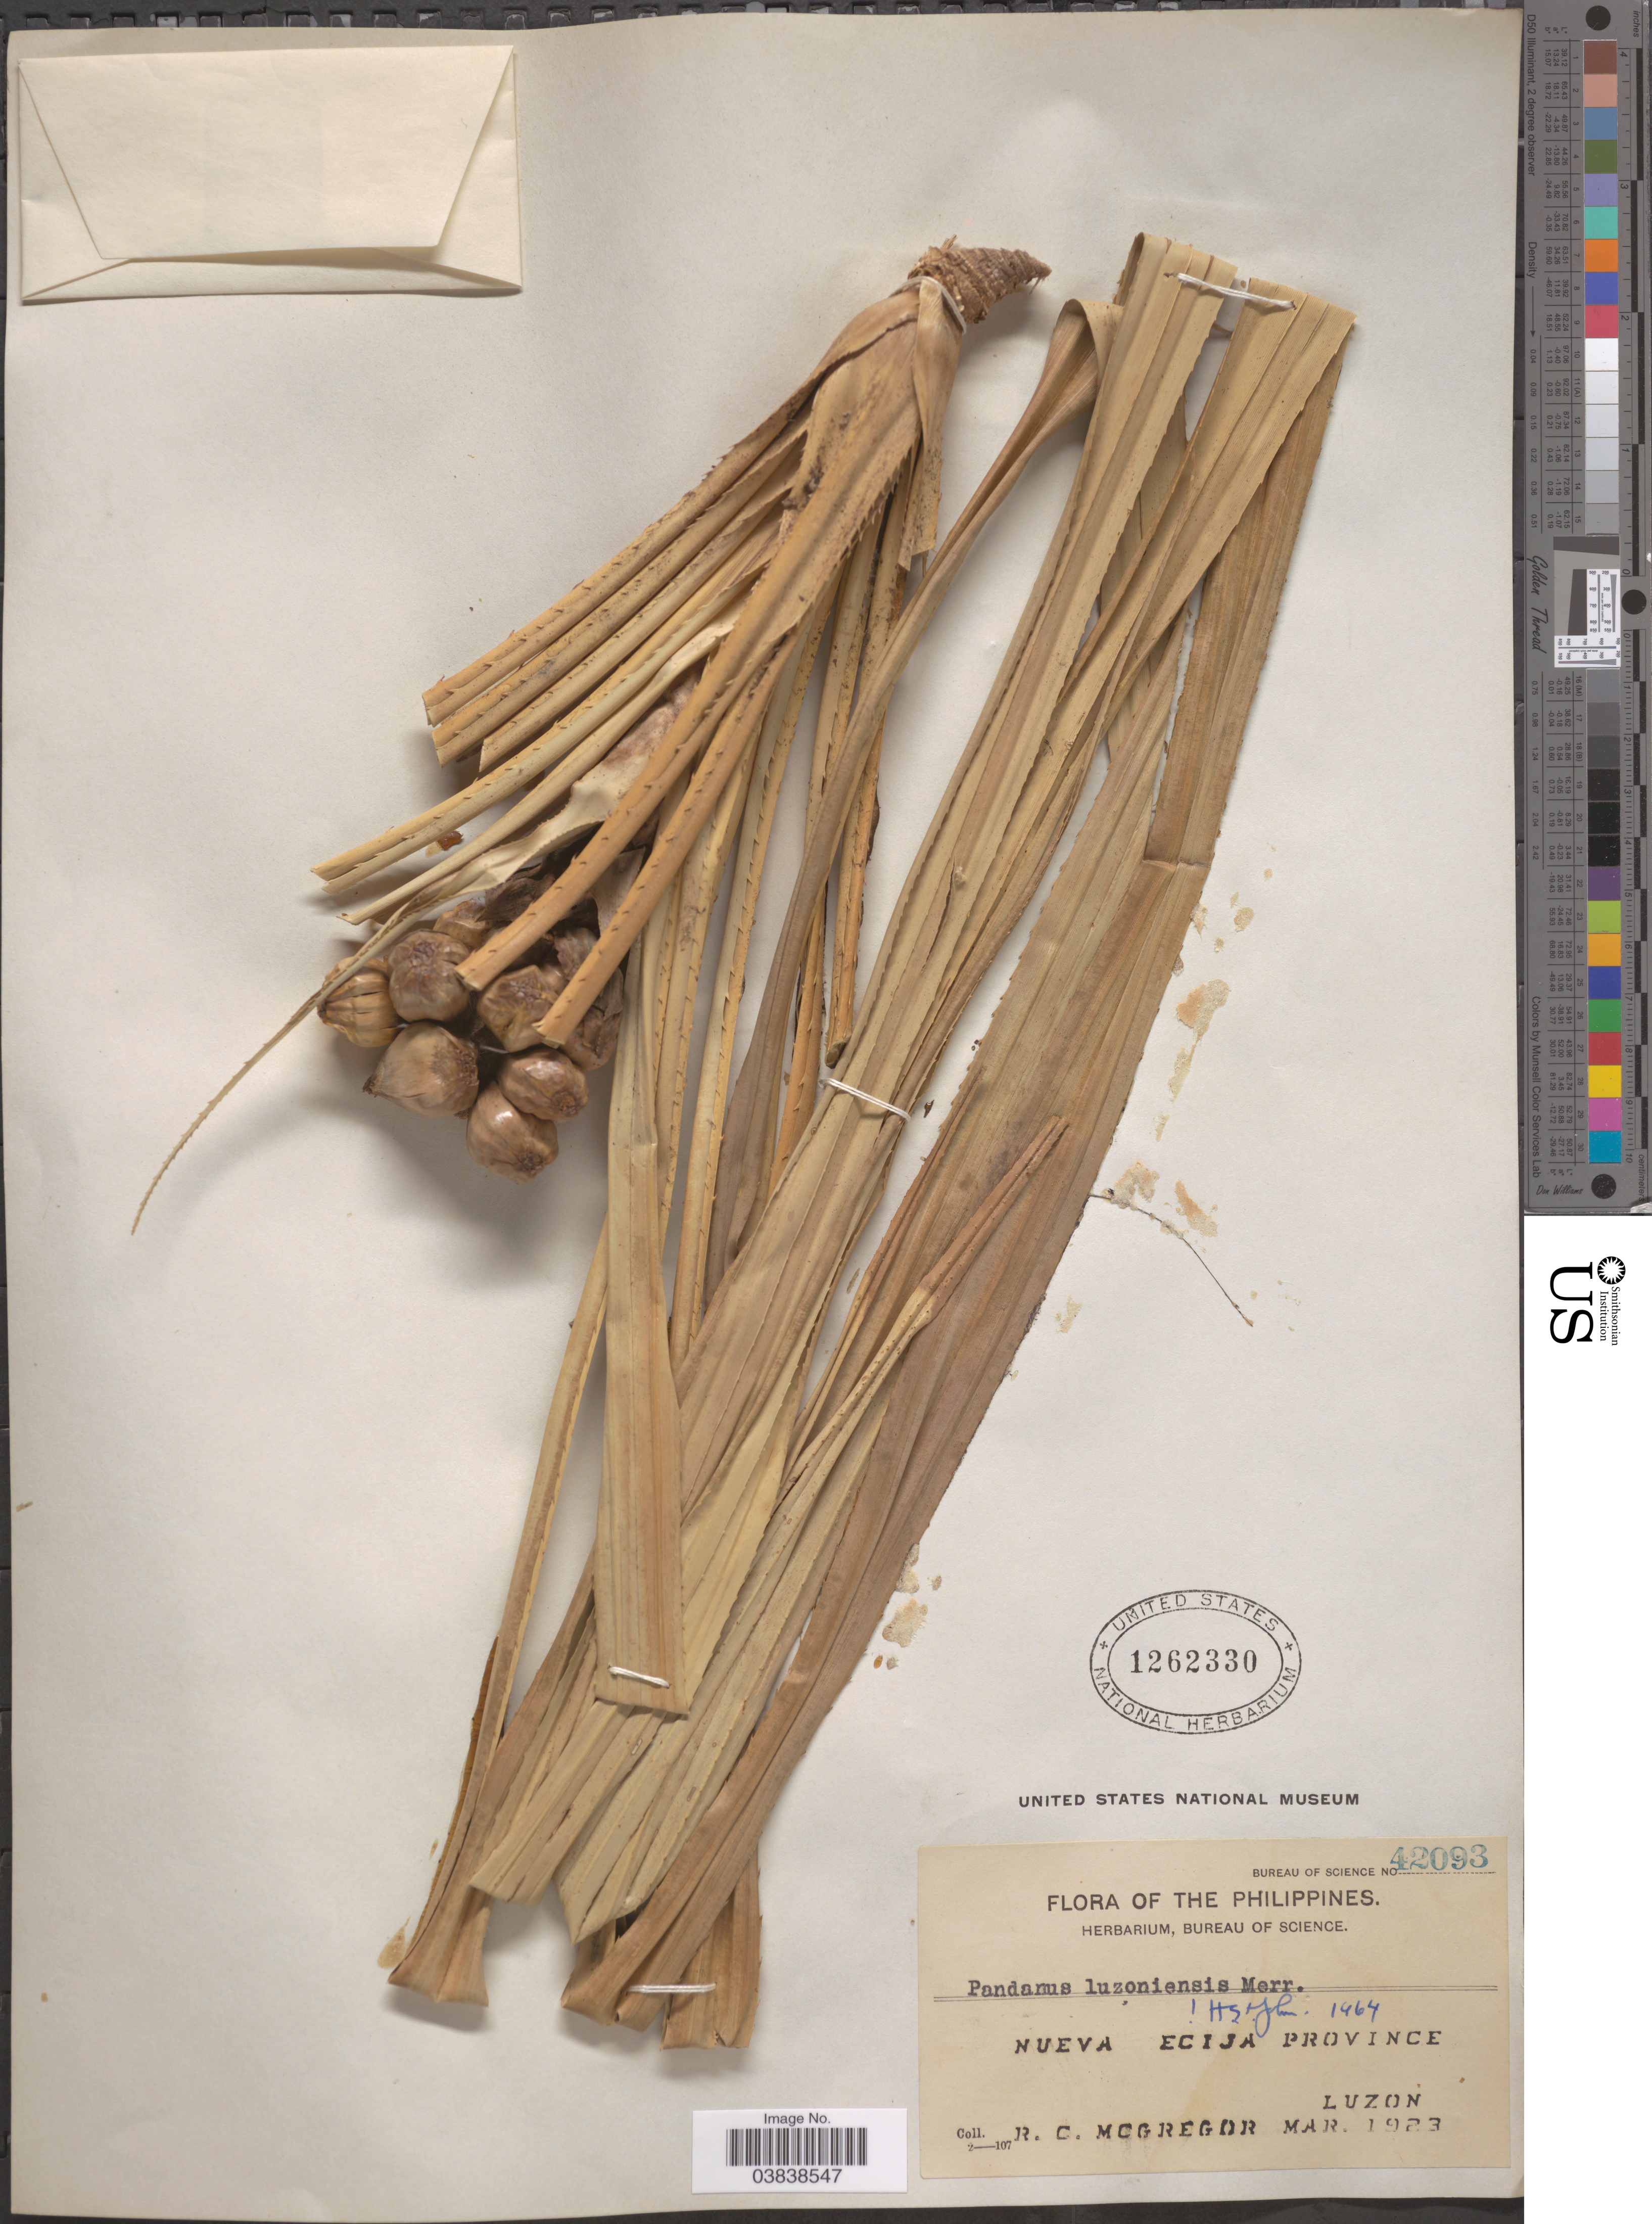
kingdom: Plantae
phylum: Tracheophyta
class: Liliopsida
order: Pandanales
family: Pandanaceae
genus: Pandanus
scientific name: Pandanus luzonensis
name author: Merr.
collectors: R. C. McGregor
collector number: Bureau of Science 42093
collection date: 1923-03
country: Philippines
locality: Nueva Ecija Province, Luzon.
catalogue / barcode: US 1262330